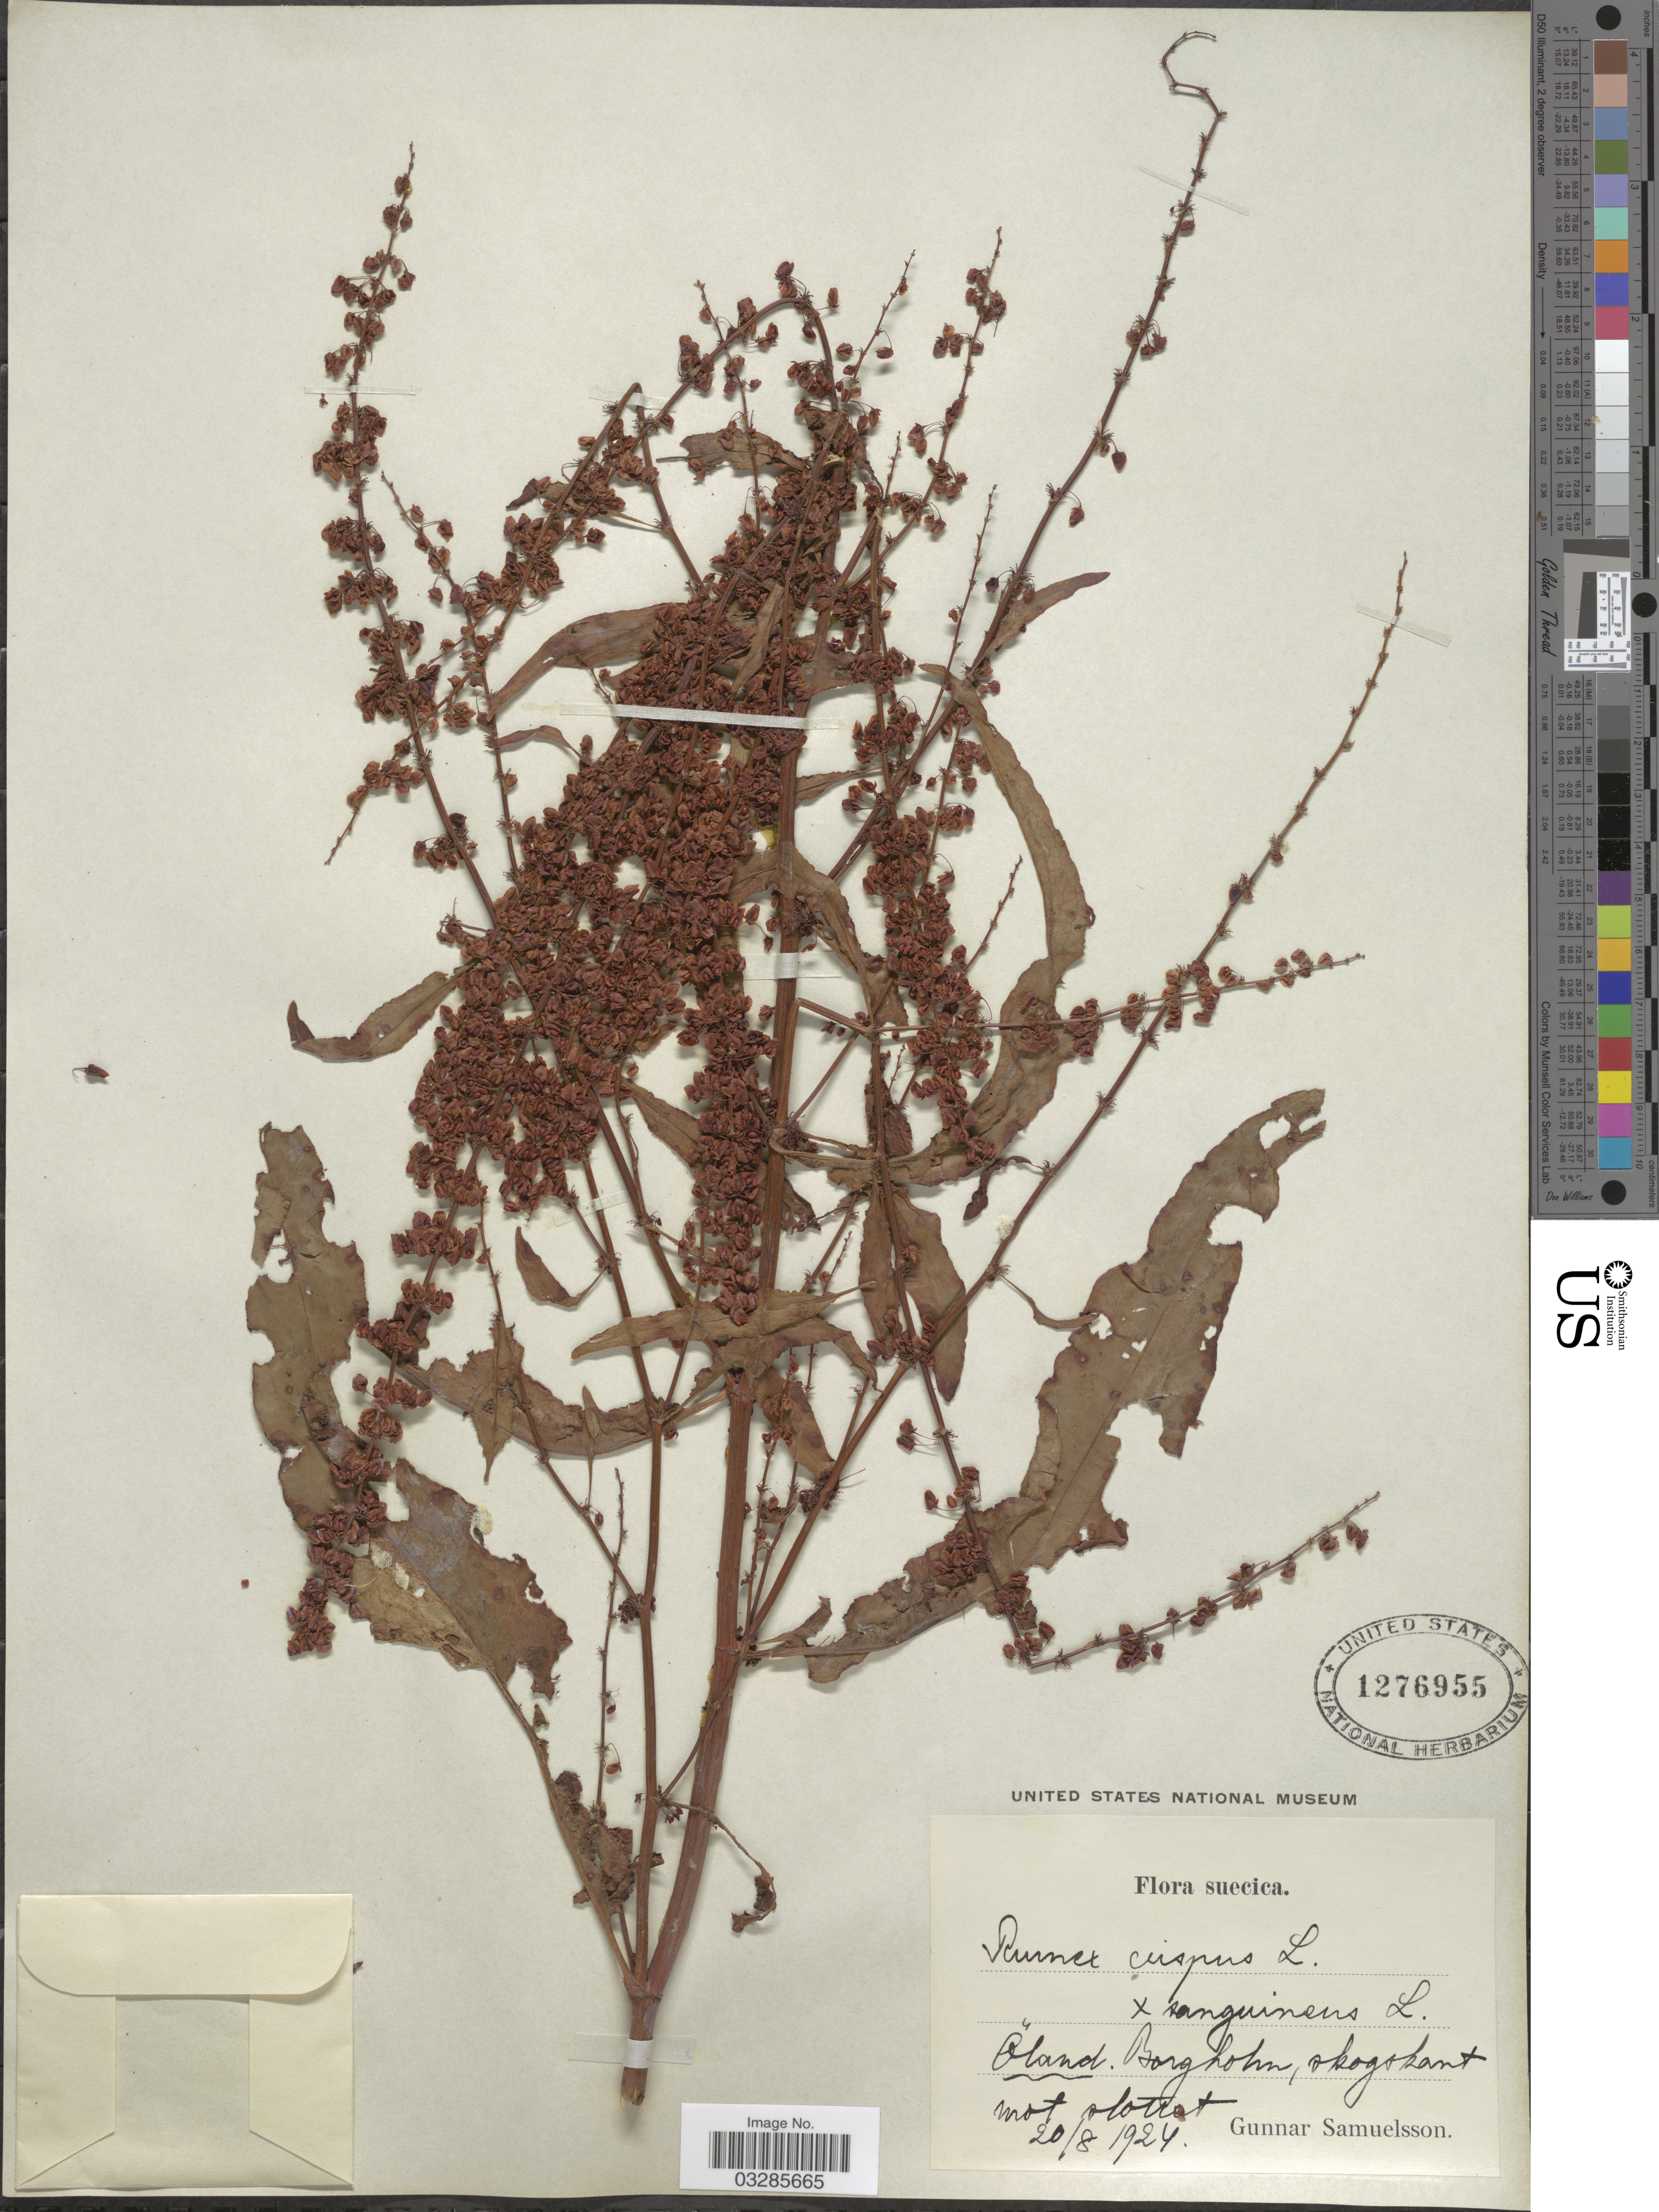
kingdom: Plantae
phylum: Tracheophyta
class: Magnoliopsida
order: Caryophyllales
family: Polygonaceae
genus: Rumex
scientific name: Rumex crispus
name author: L.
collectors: G. Samuelsson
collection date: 1924-08-20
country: Sweden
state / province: Kalmar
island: Oland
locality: Suecica. Öland. Borghohn.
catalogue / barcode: US 1276955